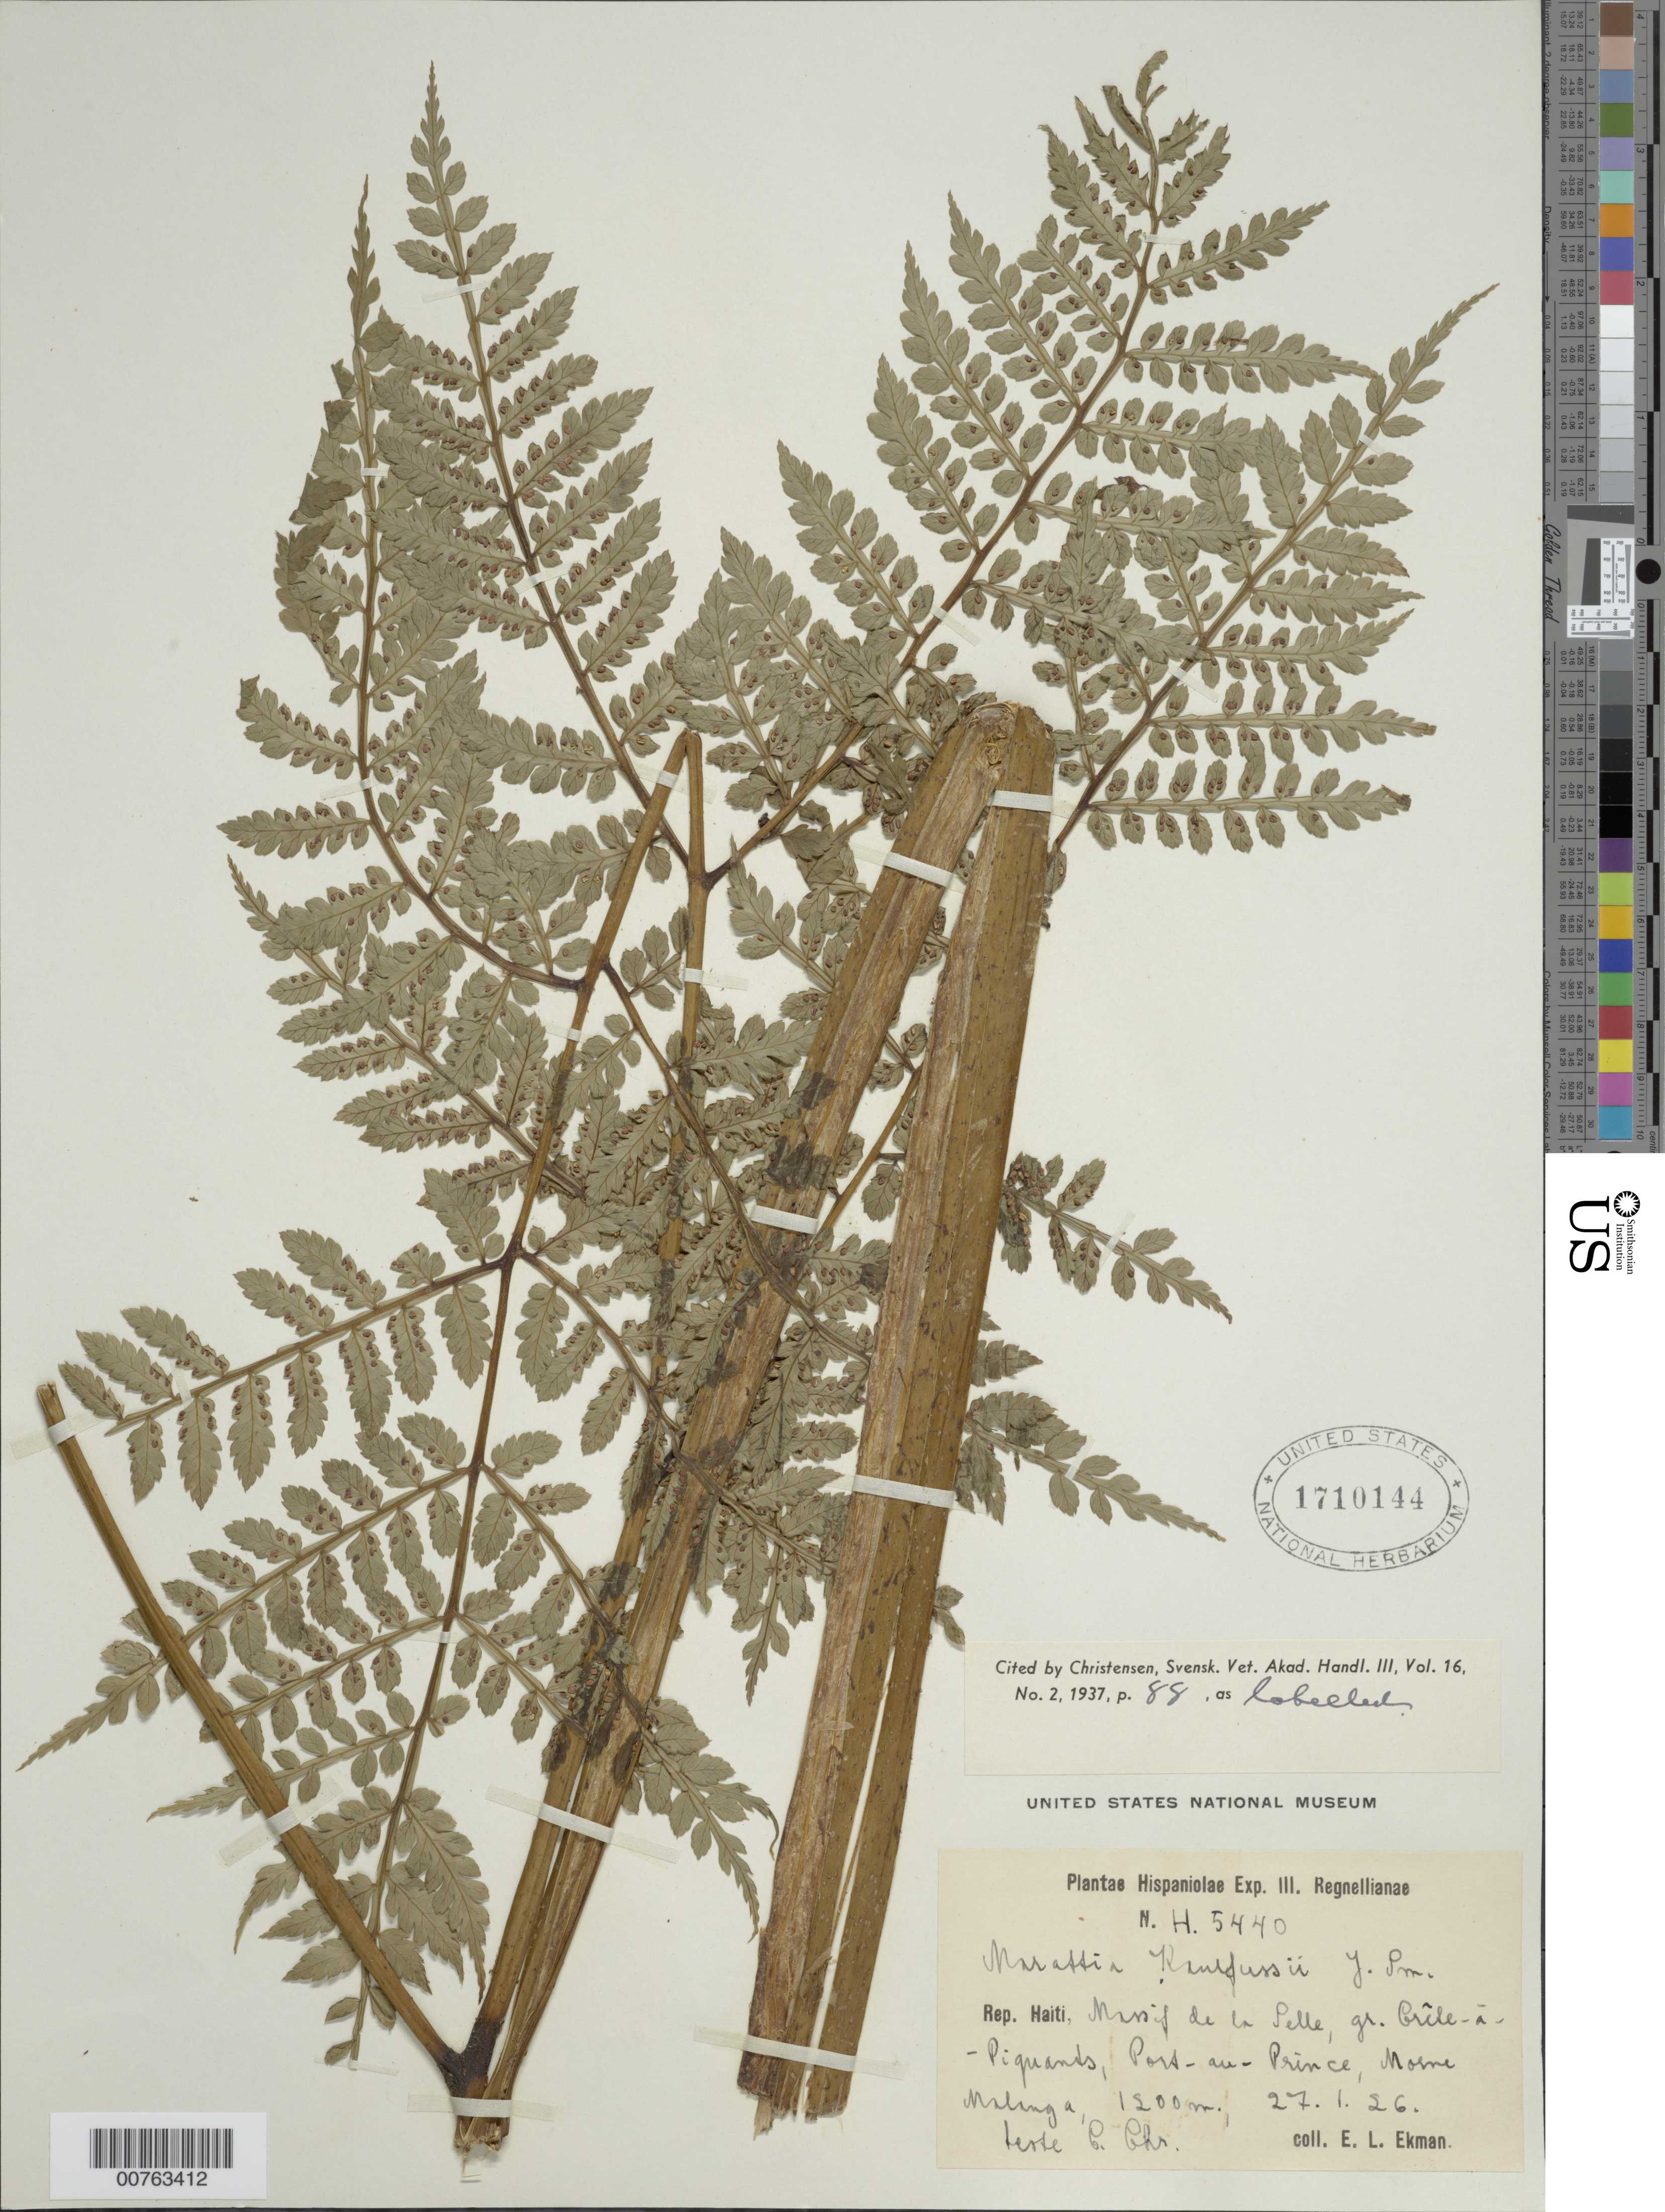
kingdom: Plantae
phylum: Tracheophyta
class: Polypodiopsida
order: Marattiales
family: Marattiaceae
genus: Marattia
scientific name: Marattia laevis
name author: Sm.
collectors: E. L. Ekman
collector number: H 5440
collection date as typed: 27 Jan 1926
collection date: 1926-01-27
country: Haiti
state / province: Ouest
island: Hispaniola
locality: Massif de la Selle, gr. Crêle-à-Piquands, Port-au-Prince, Morne Malanga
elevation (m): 1200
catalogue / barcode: US 1710144